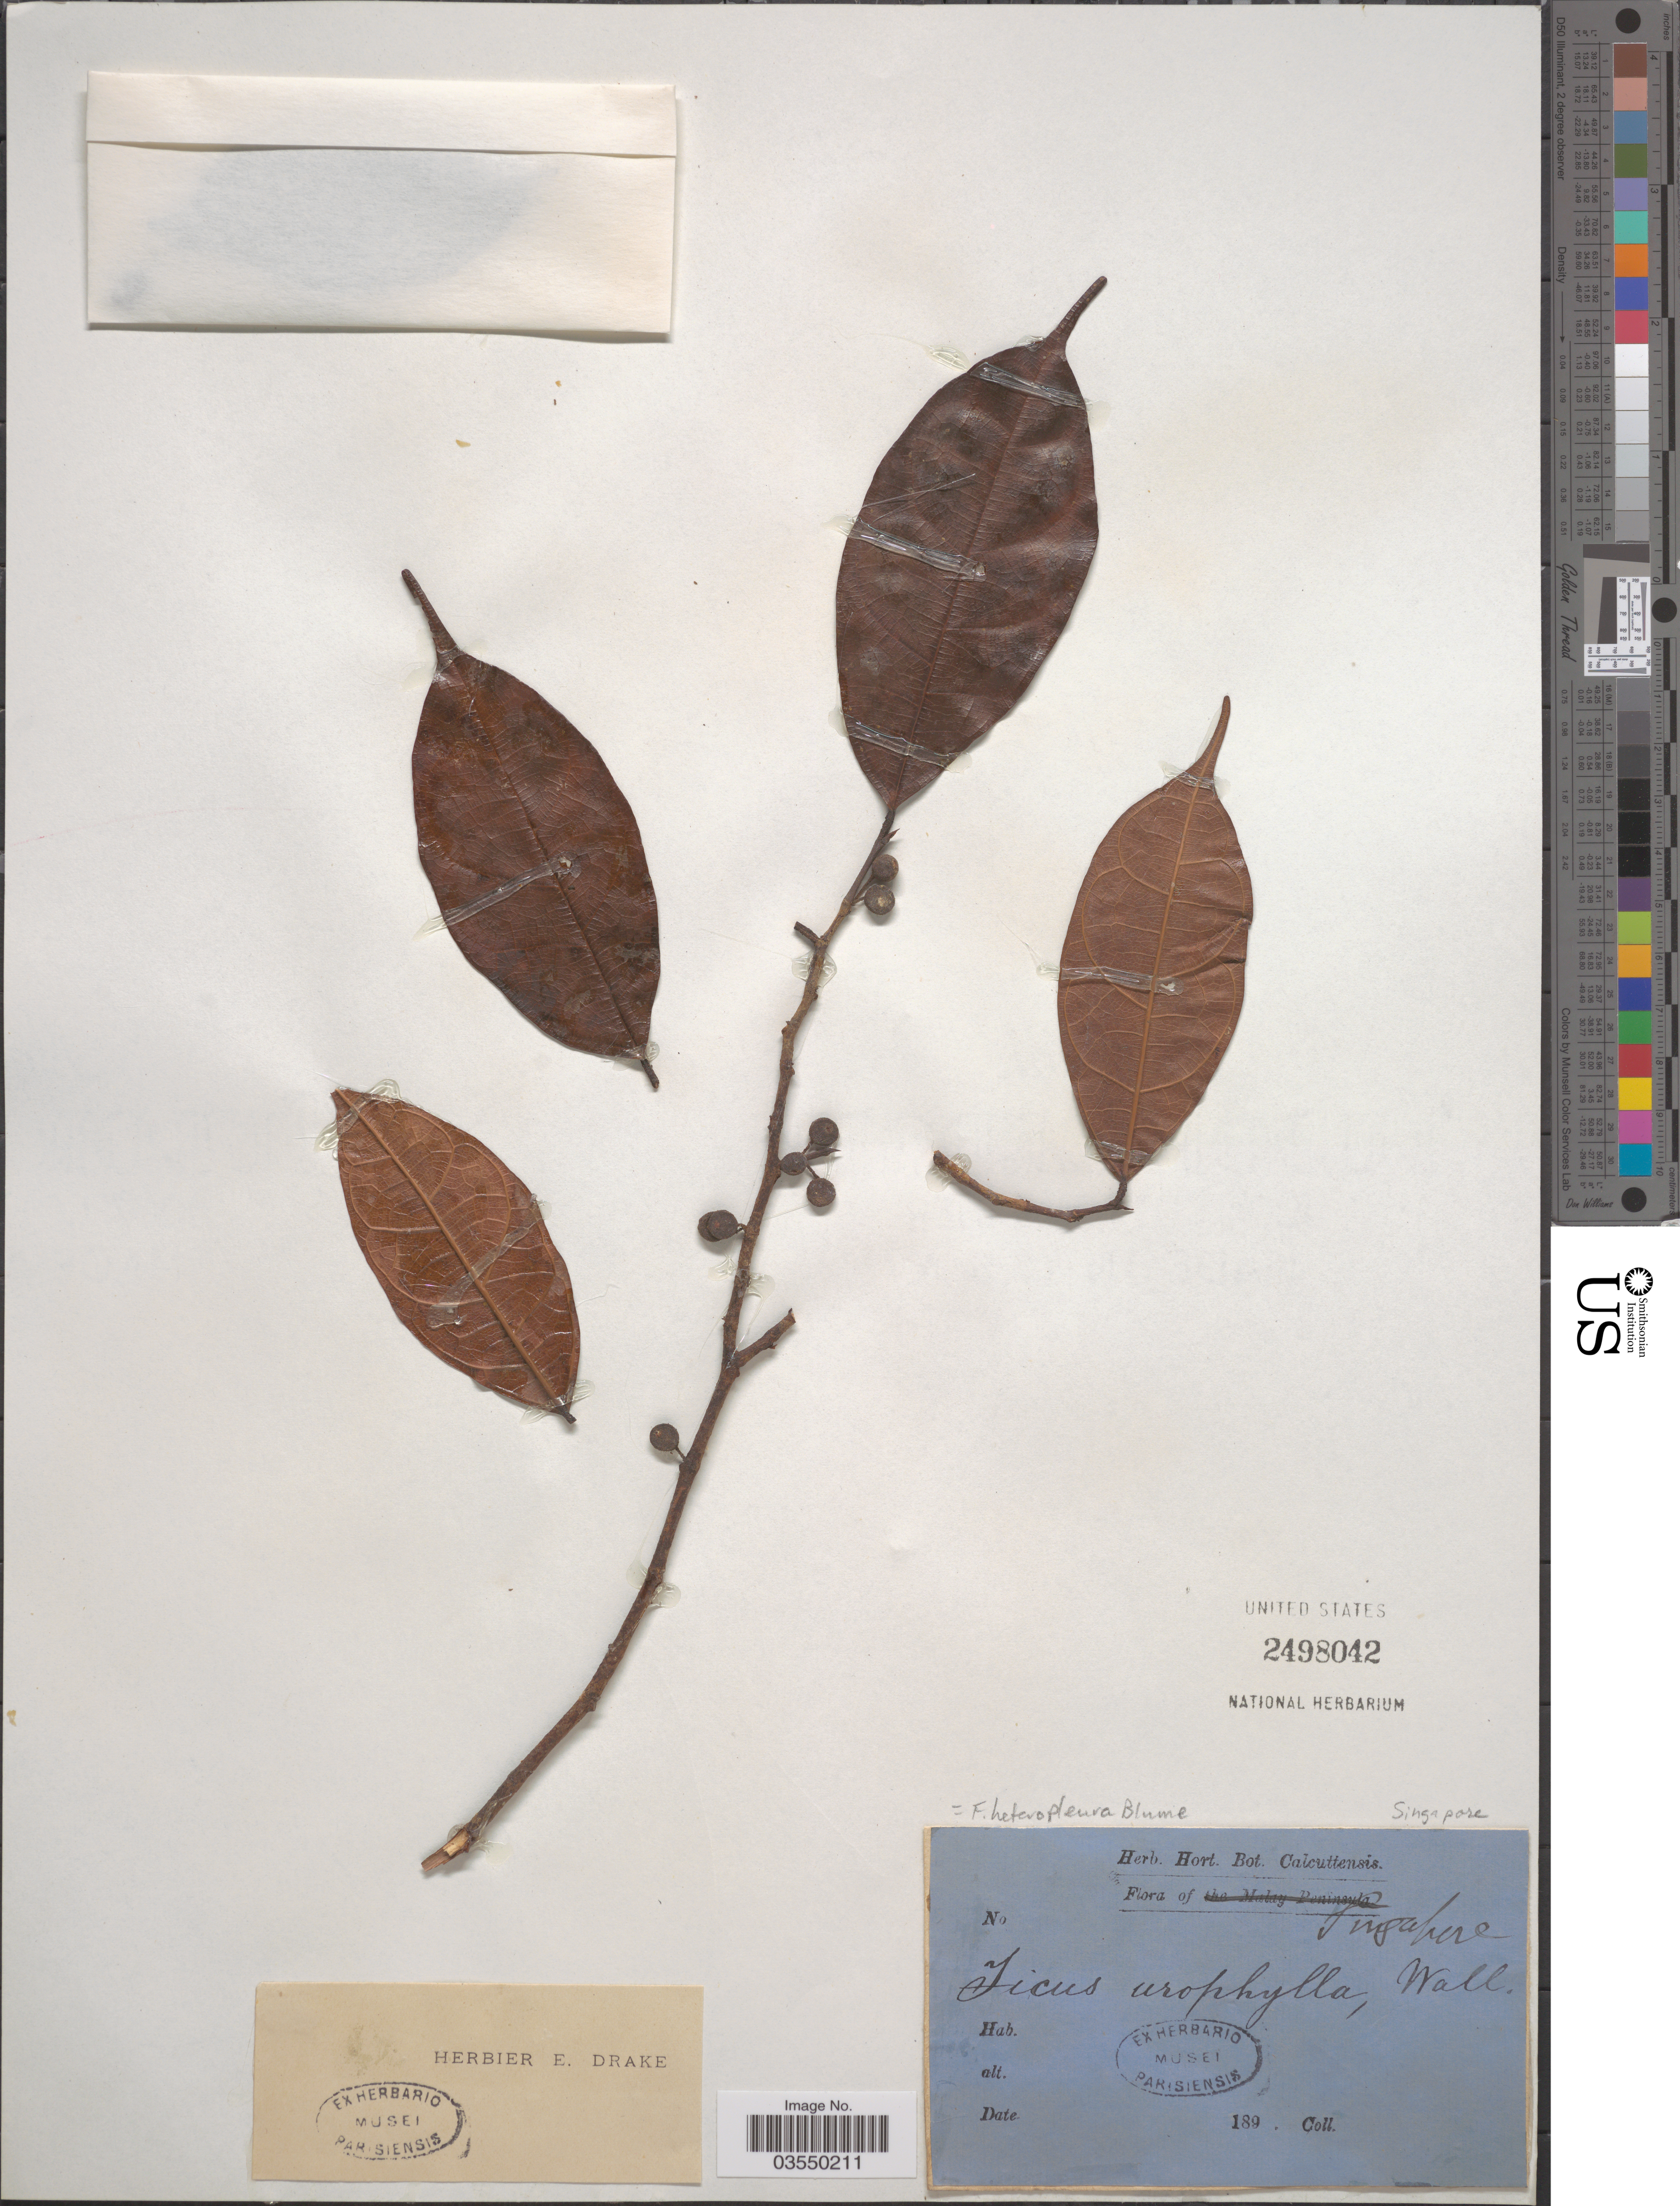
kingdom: Plantae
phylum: Tracheophyta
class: Magnoliopsida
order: Rosales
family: Moraceae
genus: Ficus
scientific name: Ficus heteropleura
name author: Blume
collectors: ex herb. E. Drake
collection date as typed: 189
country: Singapore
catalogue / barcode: US 2498042